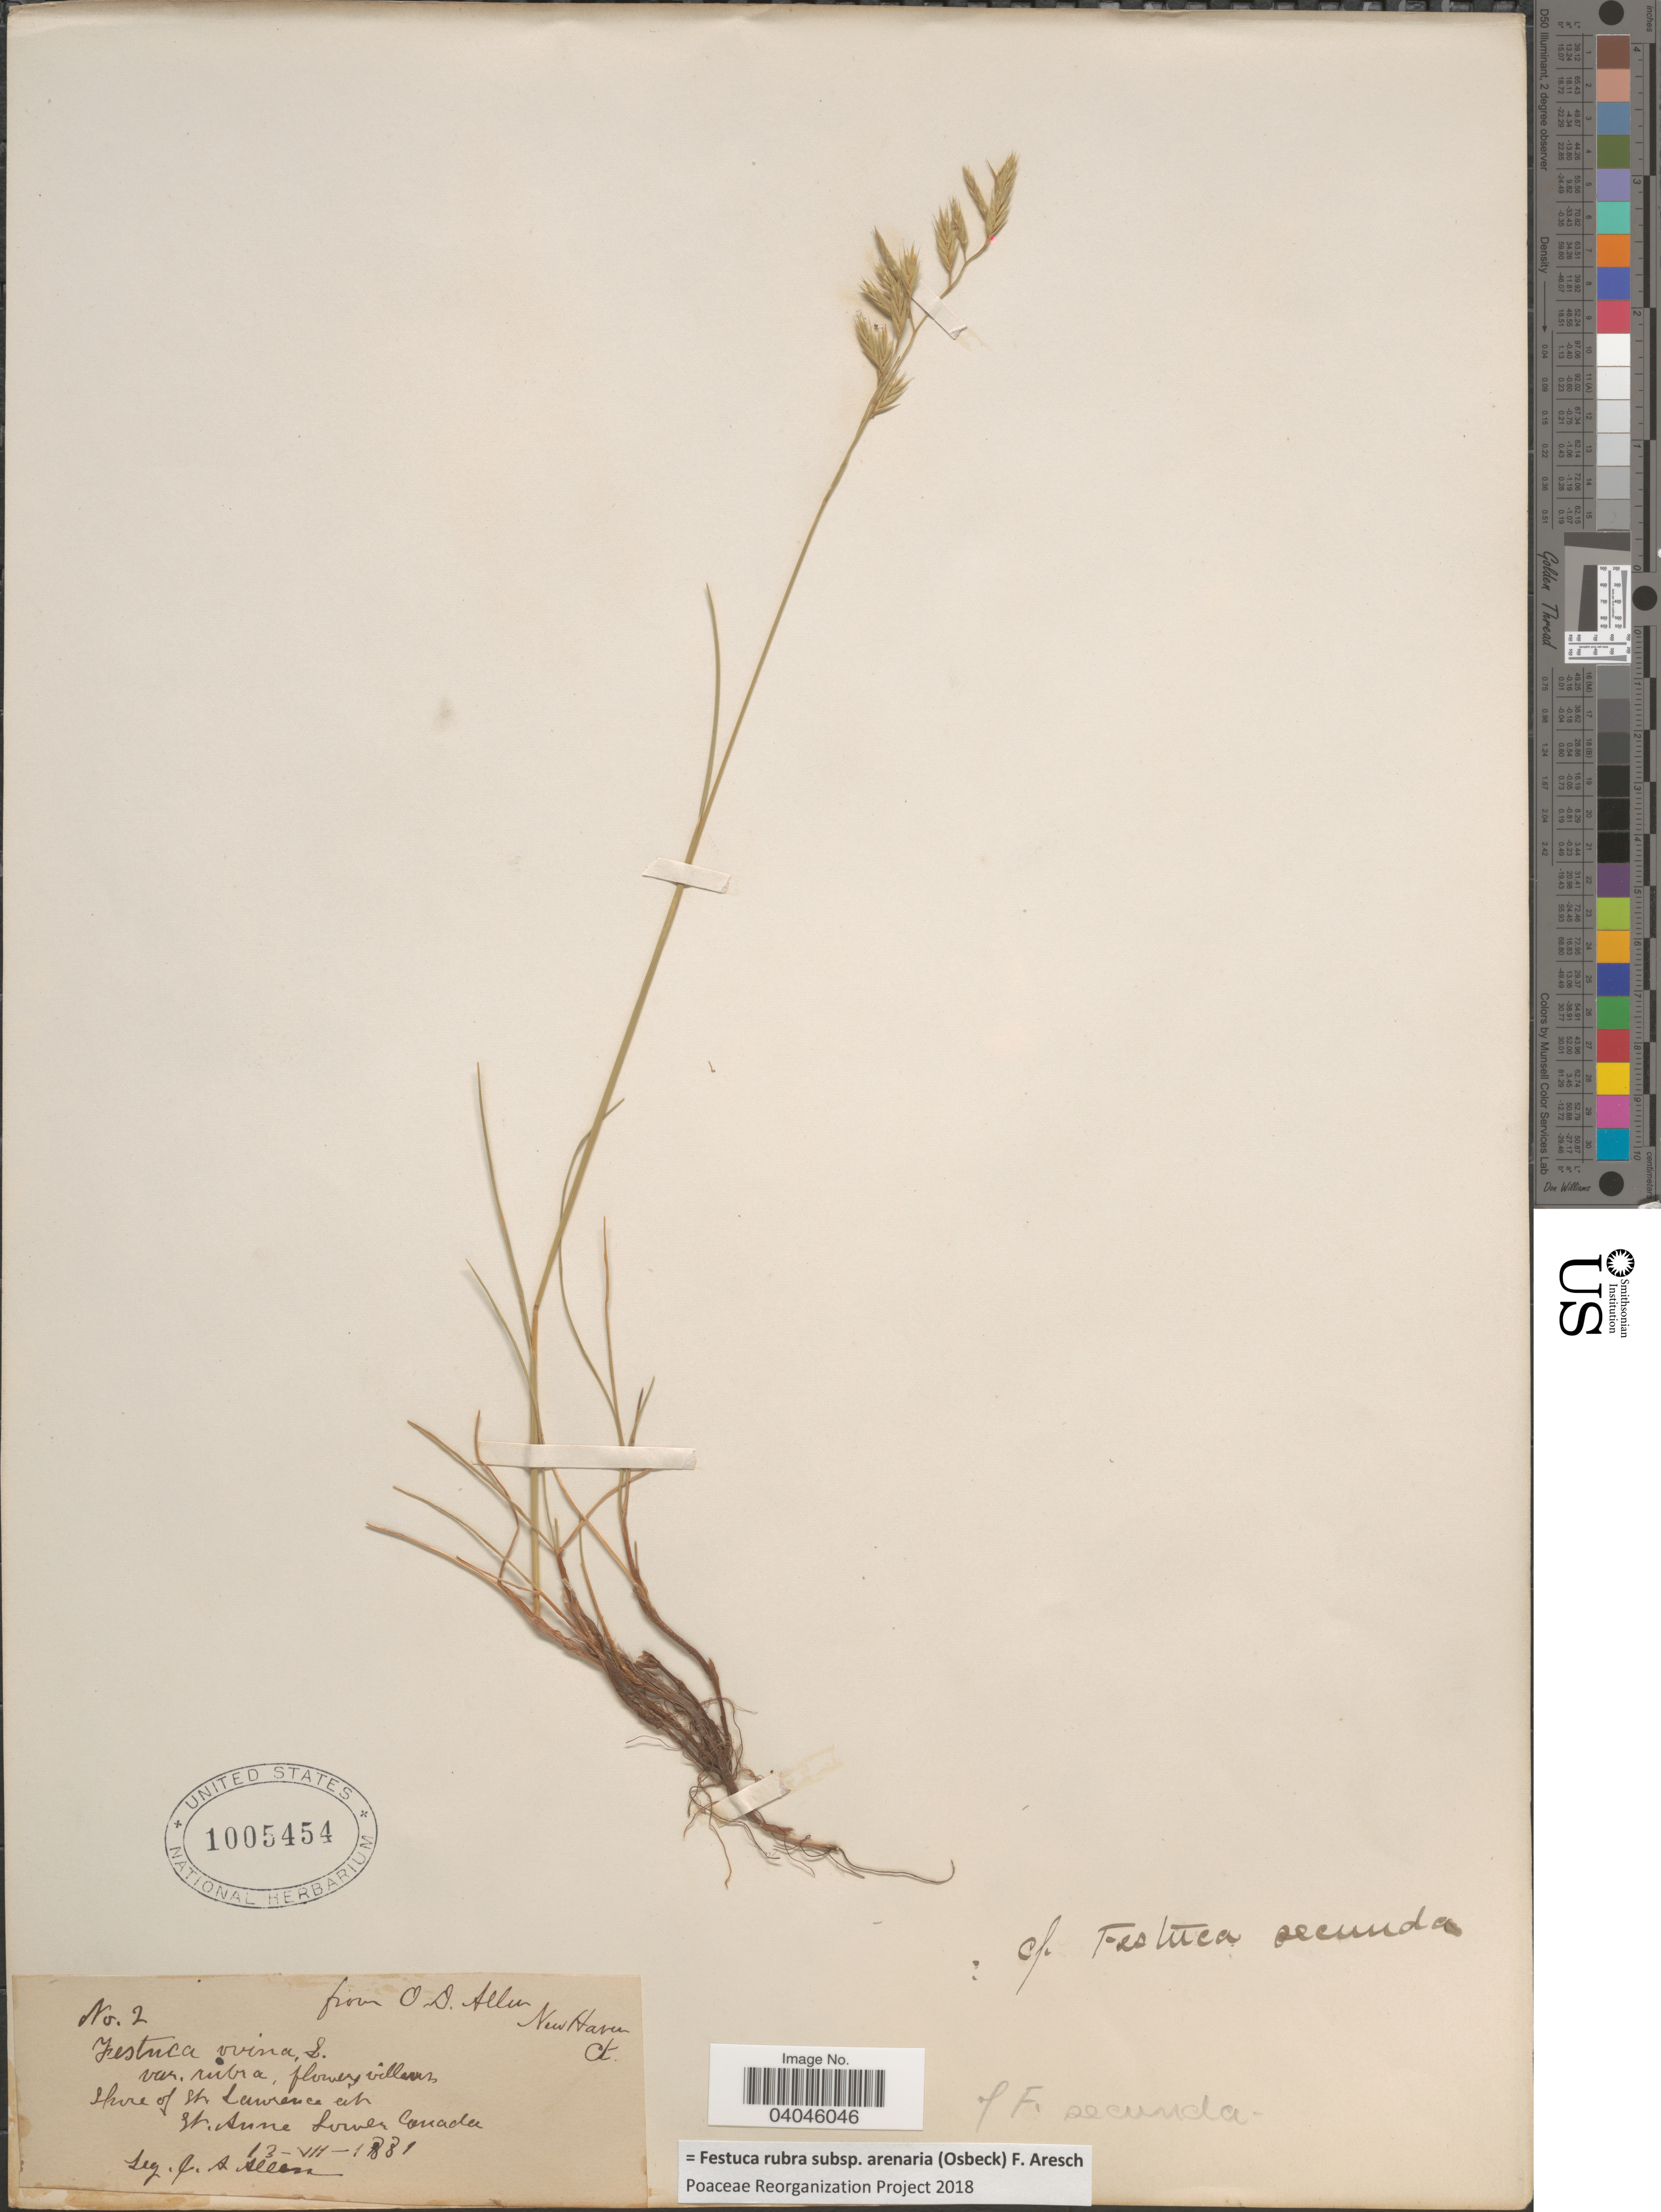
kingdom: Plantae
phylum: Tracheophyta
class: Liliopsida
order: Poales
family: Poaceae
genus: Festuca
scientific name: Festuca rubra subsp. arenaria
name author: (Osbeck) F. Aresch.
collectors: J. Allen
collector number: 2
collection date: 1881-07-13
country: Canada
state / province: Quebec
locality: Shore of St. Lawrence at St. Anne Lower Canada.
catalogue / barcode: US 1005454